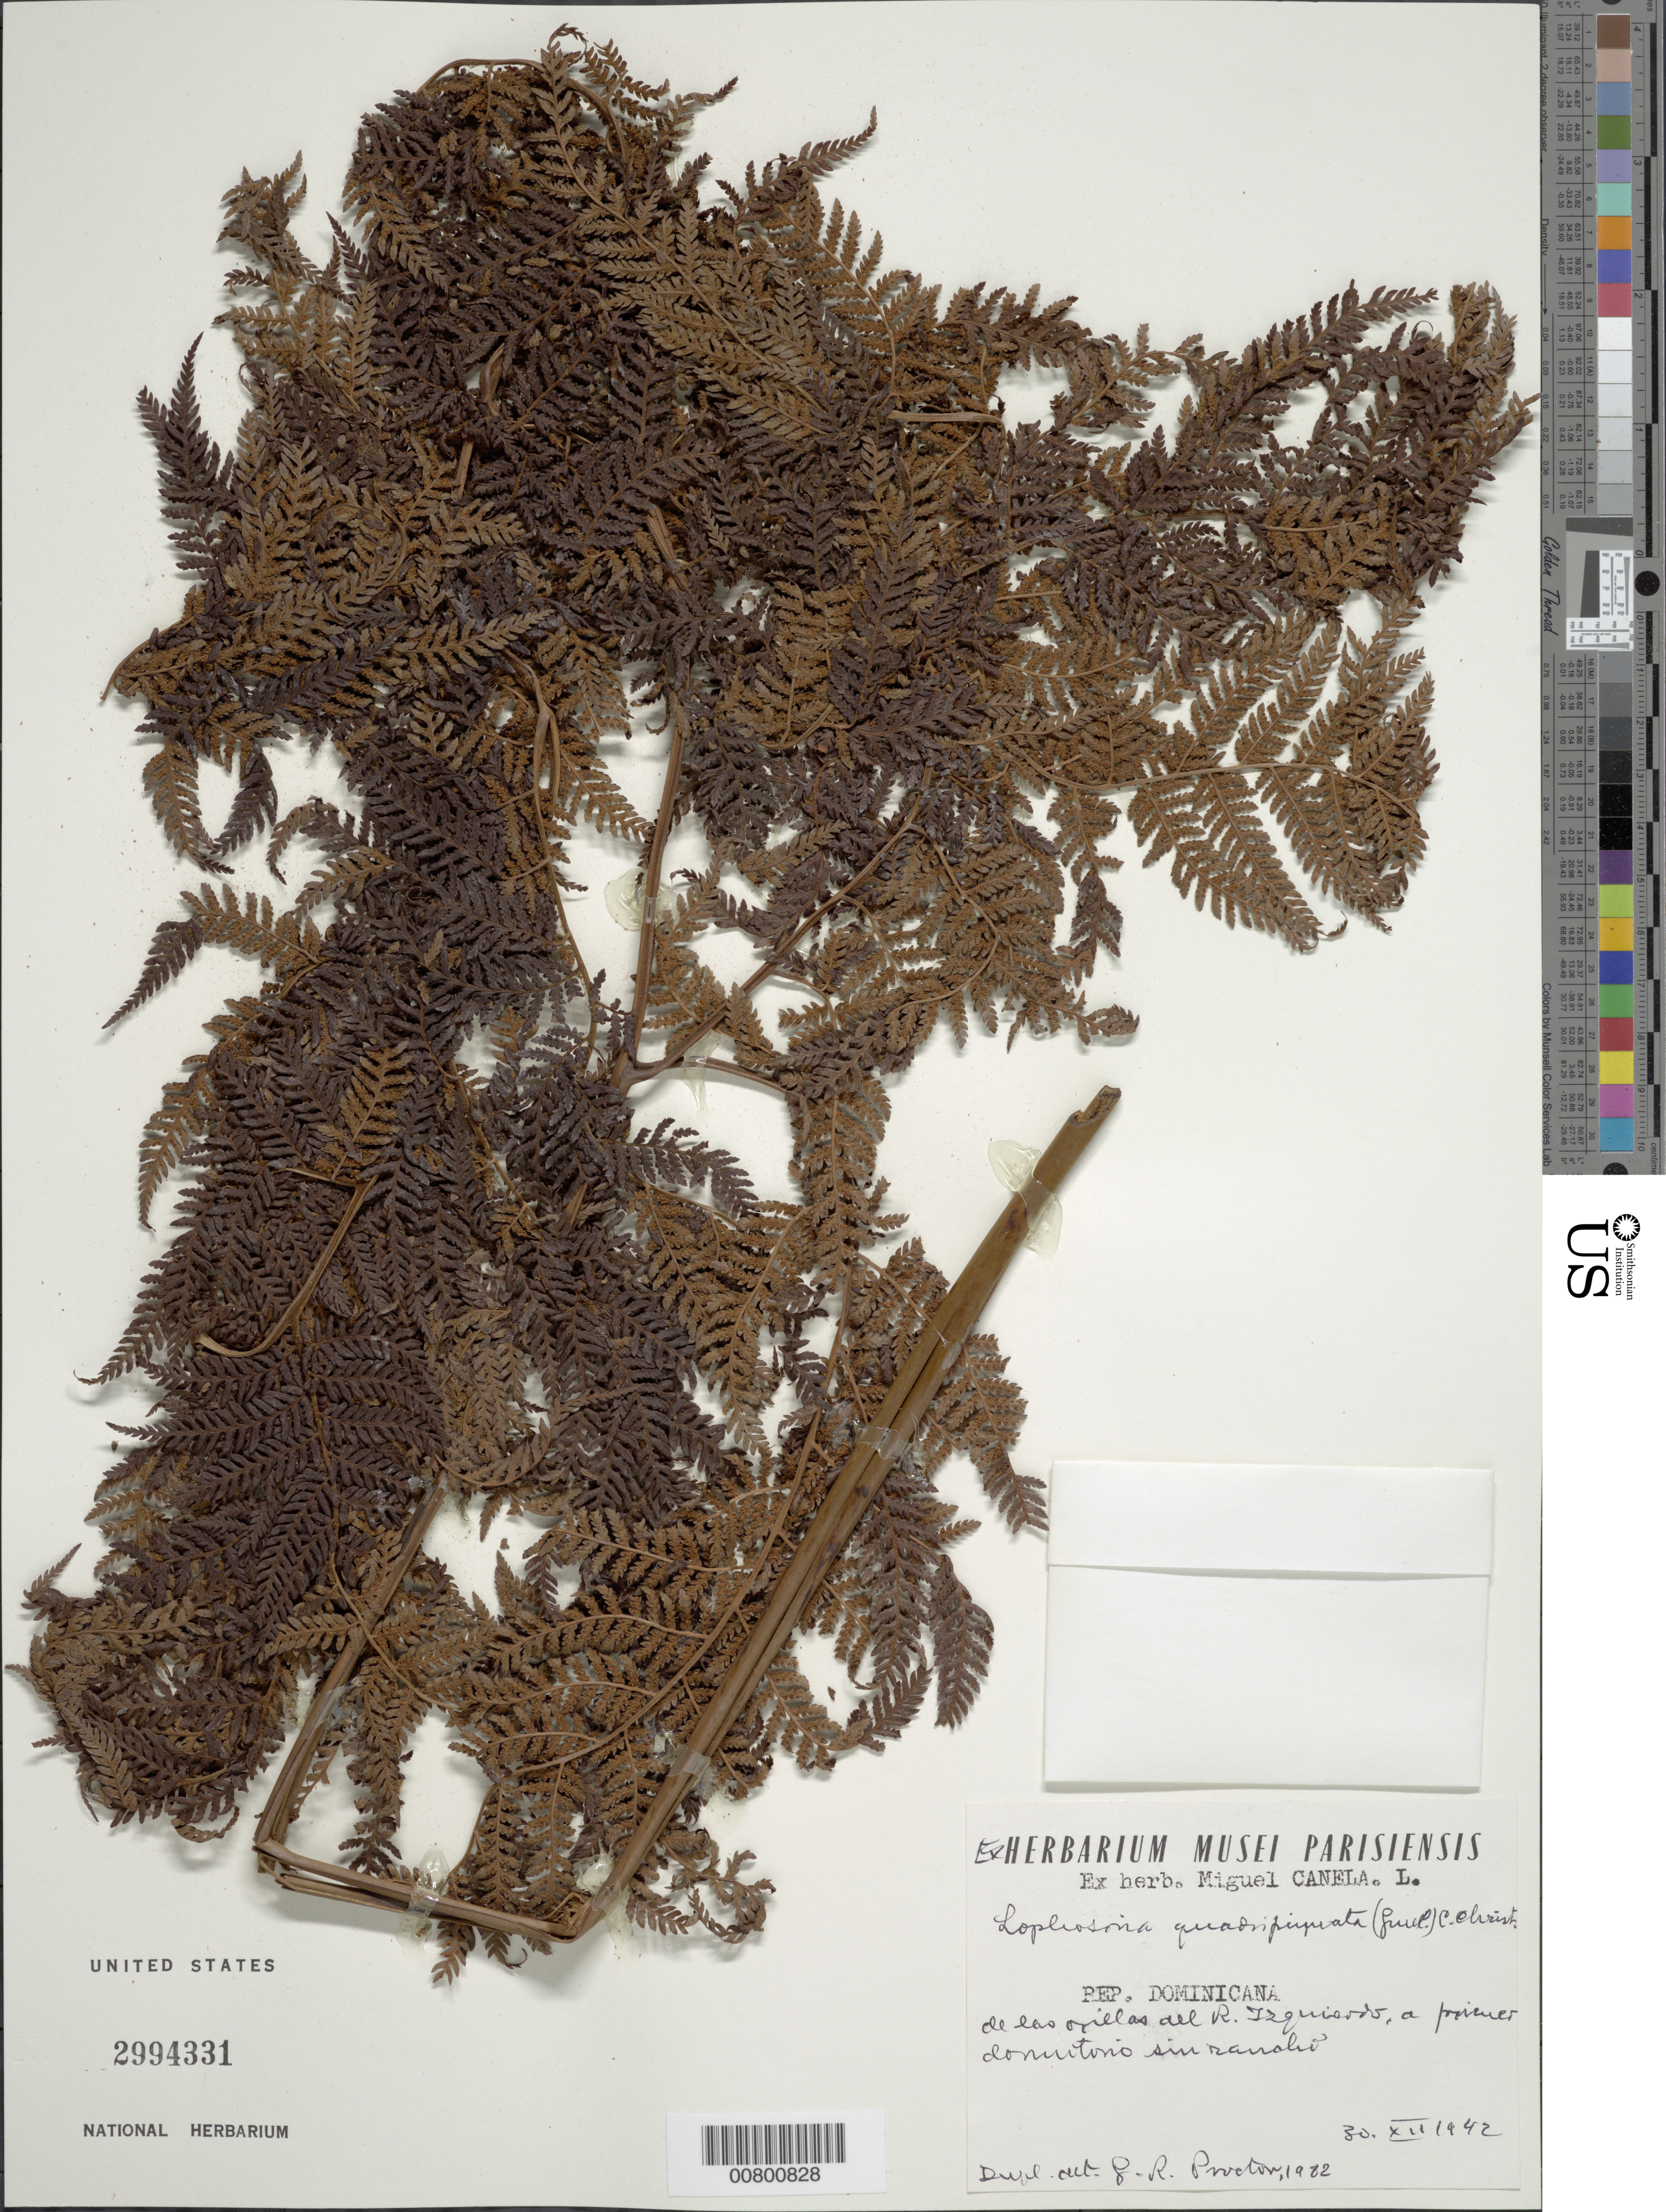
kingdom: Plantae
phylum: Tracheophyta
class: Polypodiopsida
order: Cyatheales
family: Dicksoniaceae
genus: Lophosoria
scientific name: Lophosoria quadripinnata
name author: (J.F. Gmel.) C. Chr.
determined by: Proctor, G. R.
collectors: M. Canela Lazaro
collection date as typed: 30 Dec 1942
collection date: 1942-12-30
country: Dominican Republic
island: Hispaniola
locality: Río Izquierdo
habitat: Orillas de las río, a primer dormitorio sin rancho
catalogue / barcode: US 2994331